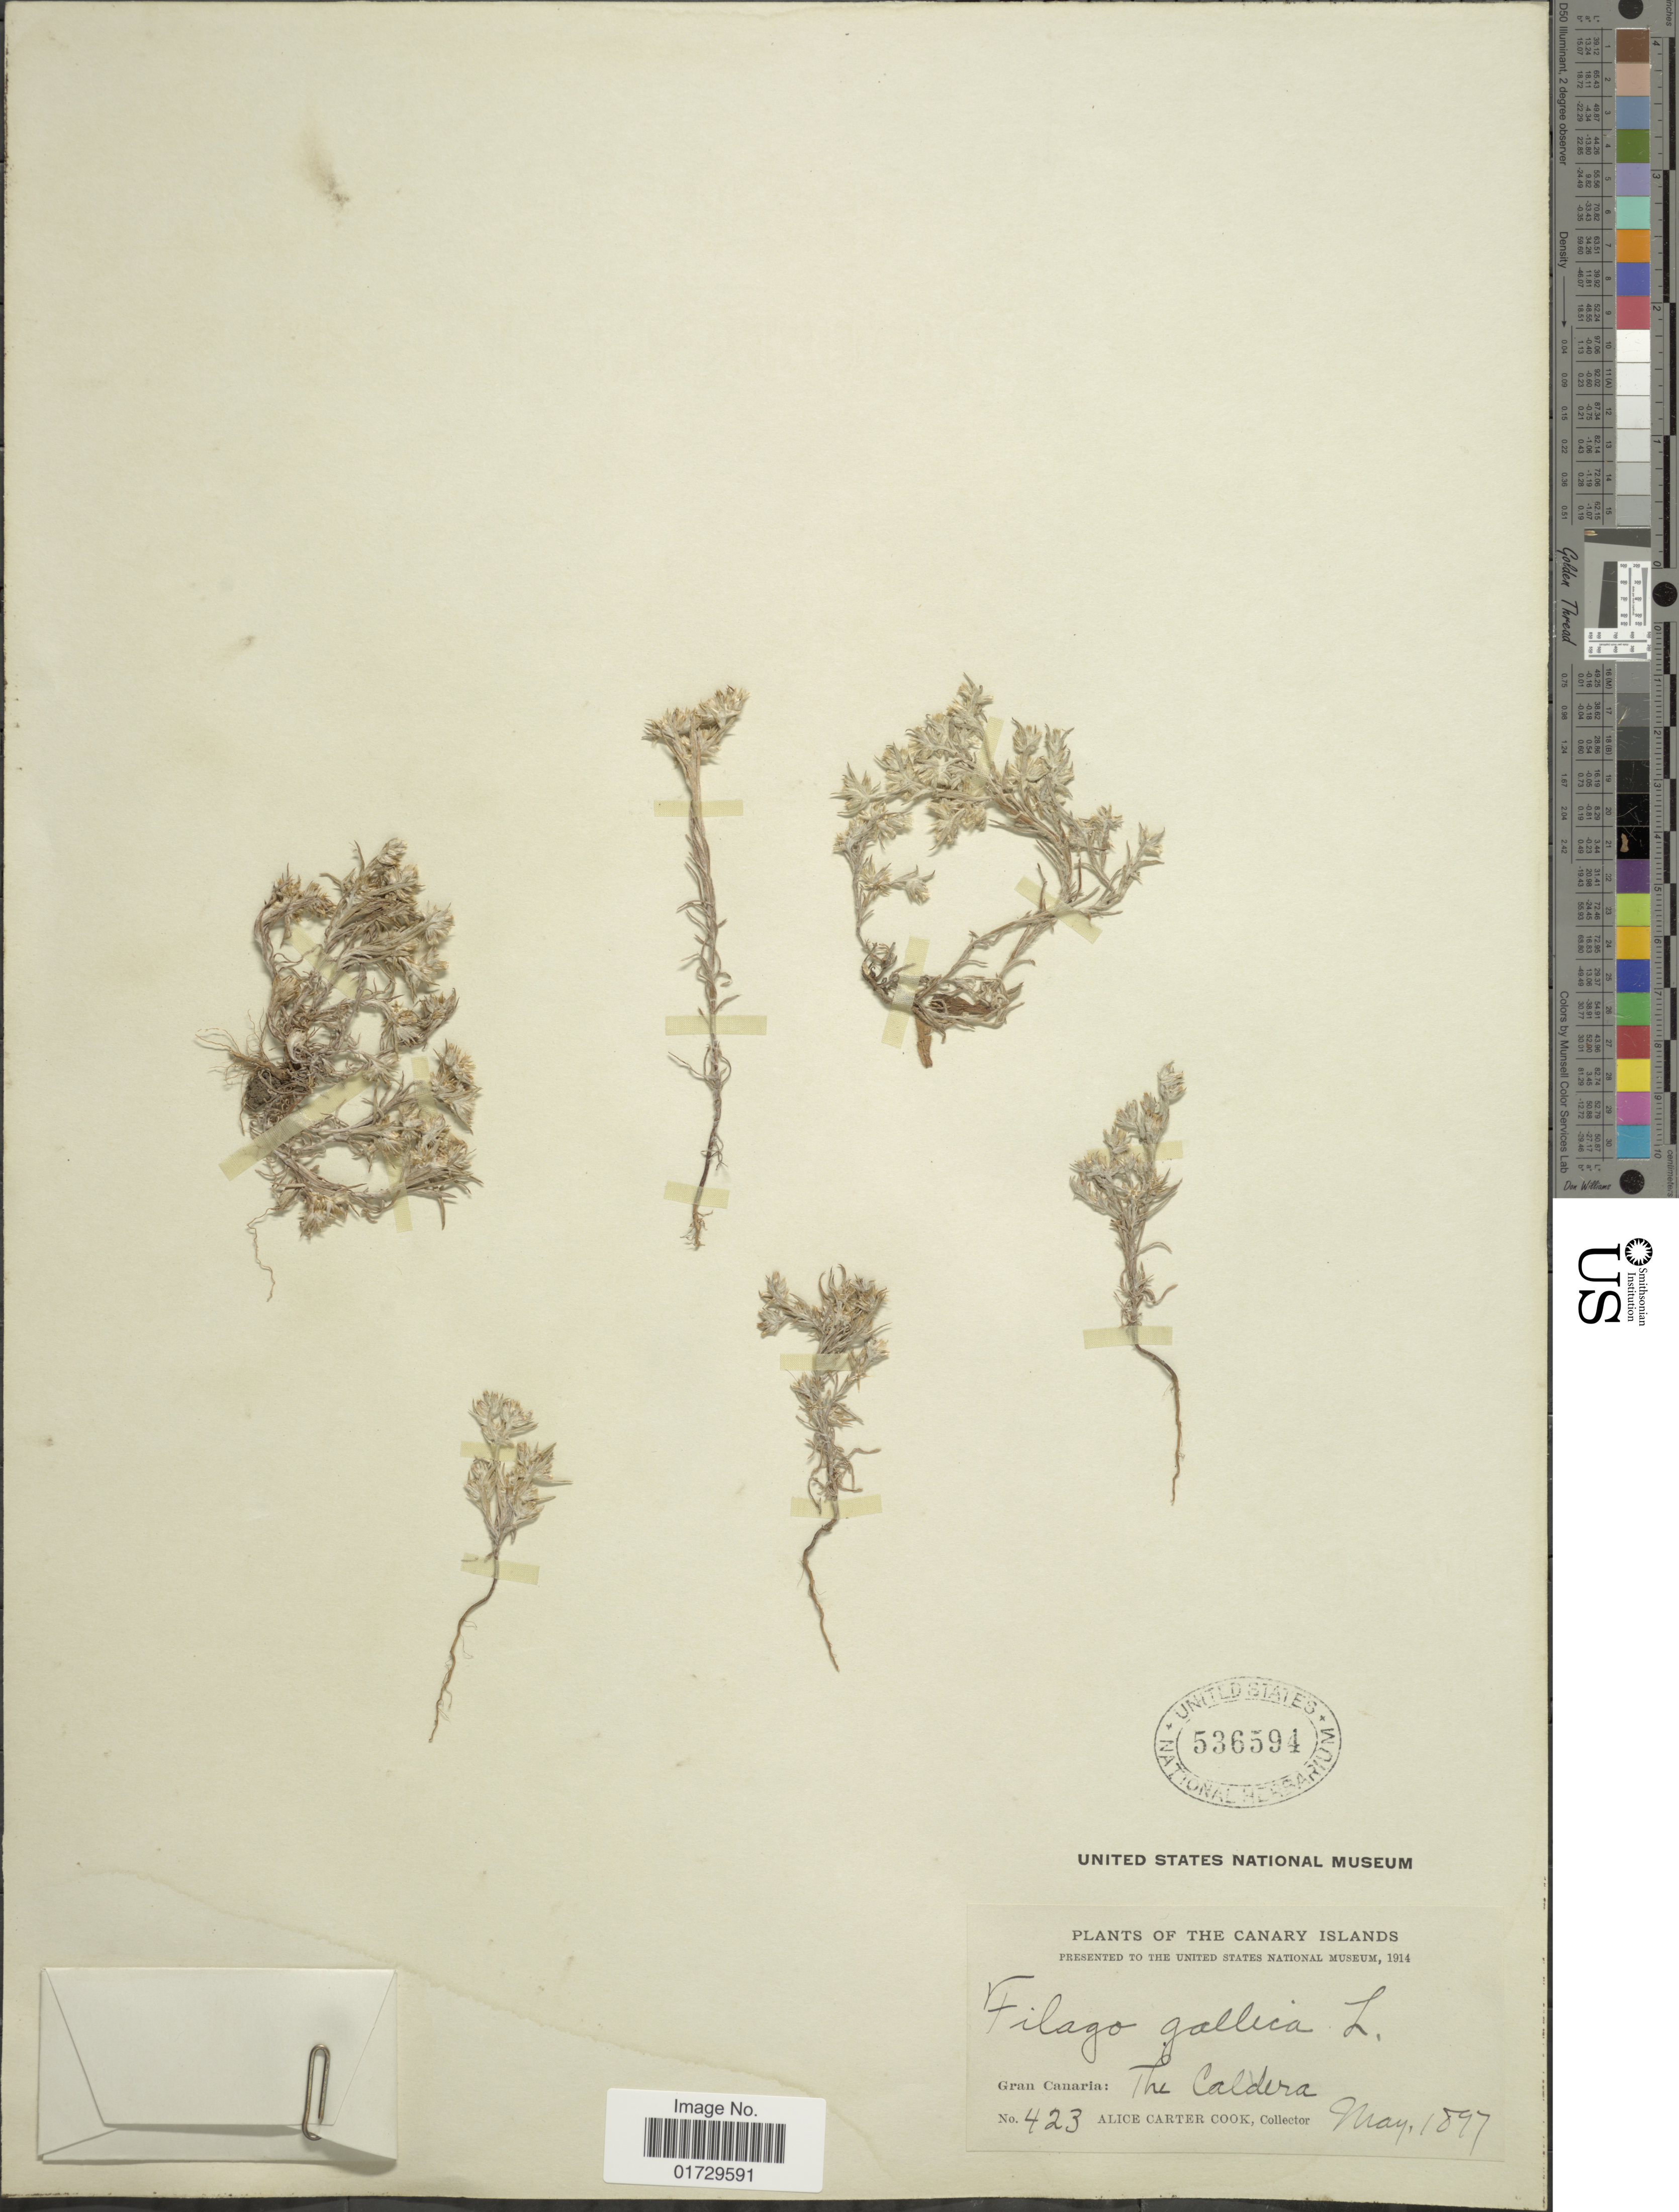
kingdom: Plantae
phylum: Tracheophyta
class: Magnoliopsida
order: Asterales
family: Asteraceae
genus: Filago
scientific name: Filago gallica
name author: L.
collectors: Alice C. Cook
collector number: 423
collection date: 1897-05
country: Spain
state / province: Canarias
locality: Gran Canaria: The Caldera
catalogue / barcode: US 536594